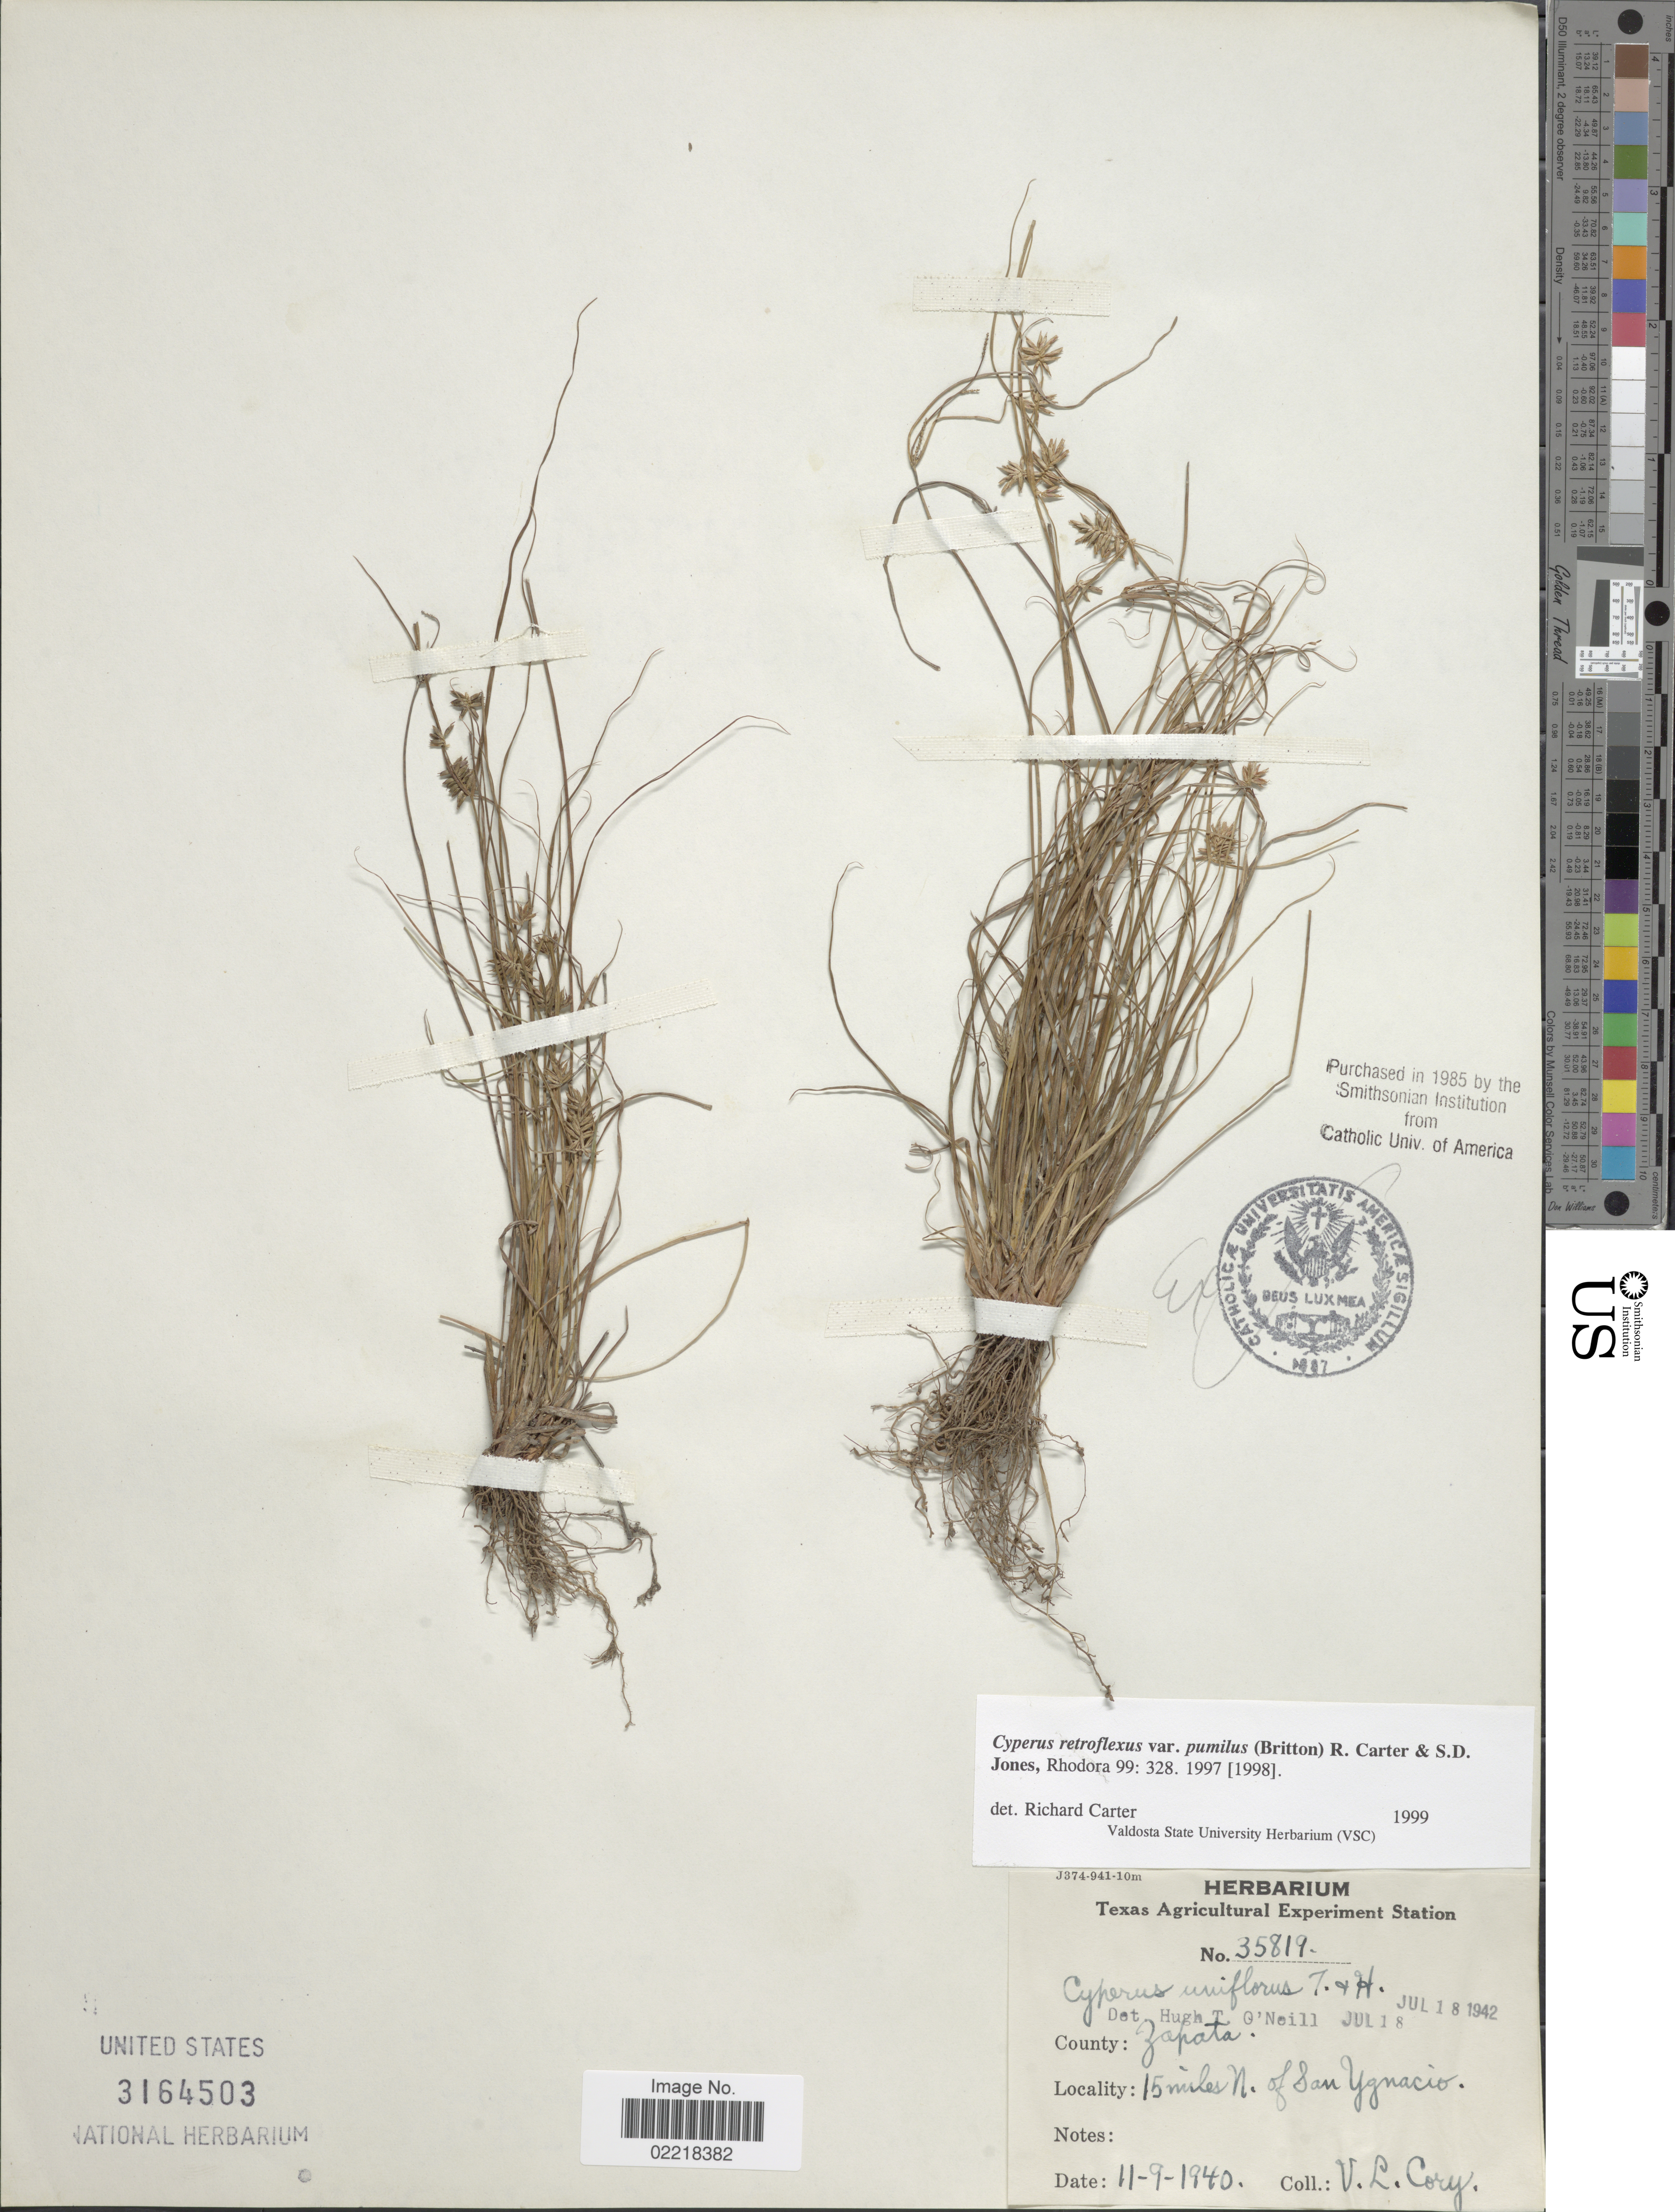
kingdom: Plantae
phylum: Tracheophyta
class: Liliopsida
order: Poales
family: Cyperaceae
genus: Cyperus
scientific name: Cyperus retroflexus var. pumilus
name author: (Britton) R. Carter & S.D. Jones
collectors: V. Cory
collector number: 35819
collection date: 1940-11-09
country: United States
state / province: Texas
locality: County Zapata, 15 miles N of San Ygnacio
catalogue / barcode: US 3164503